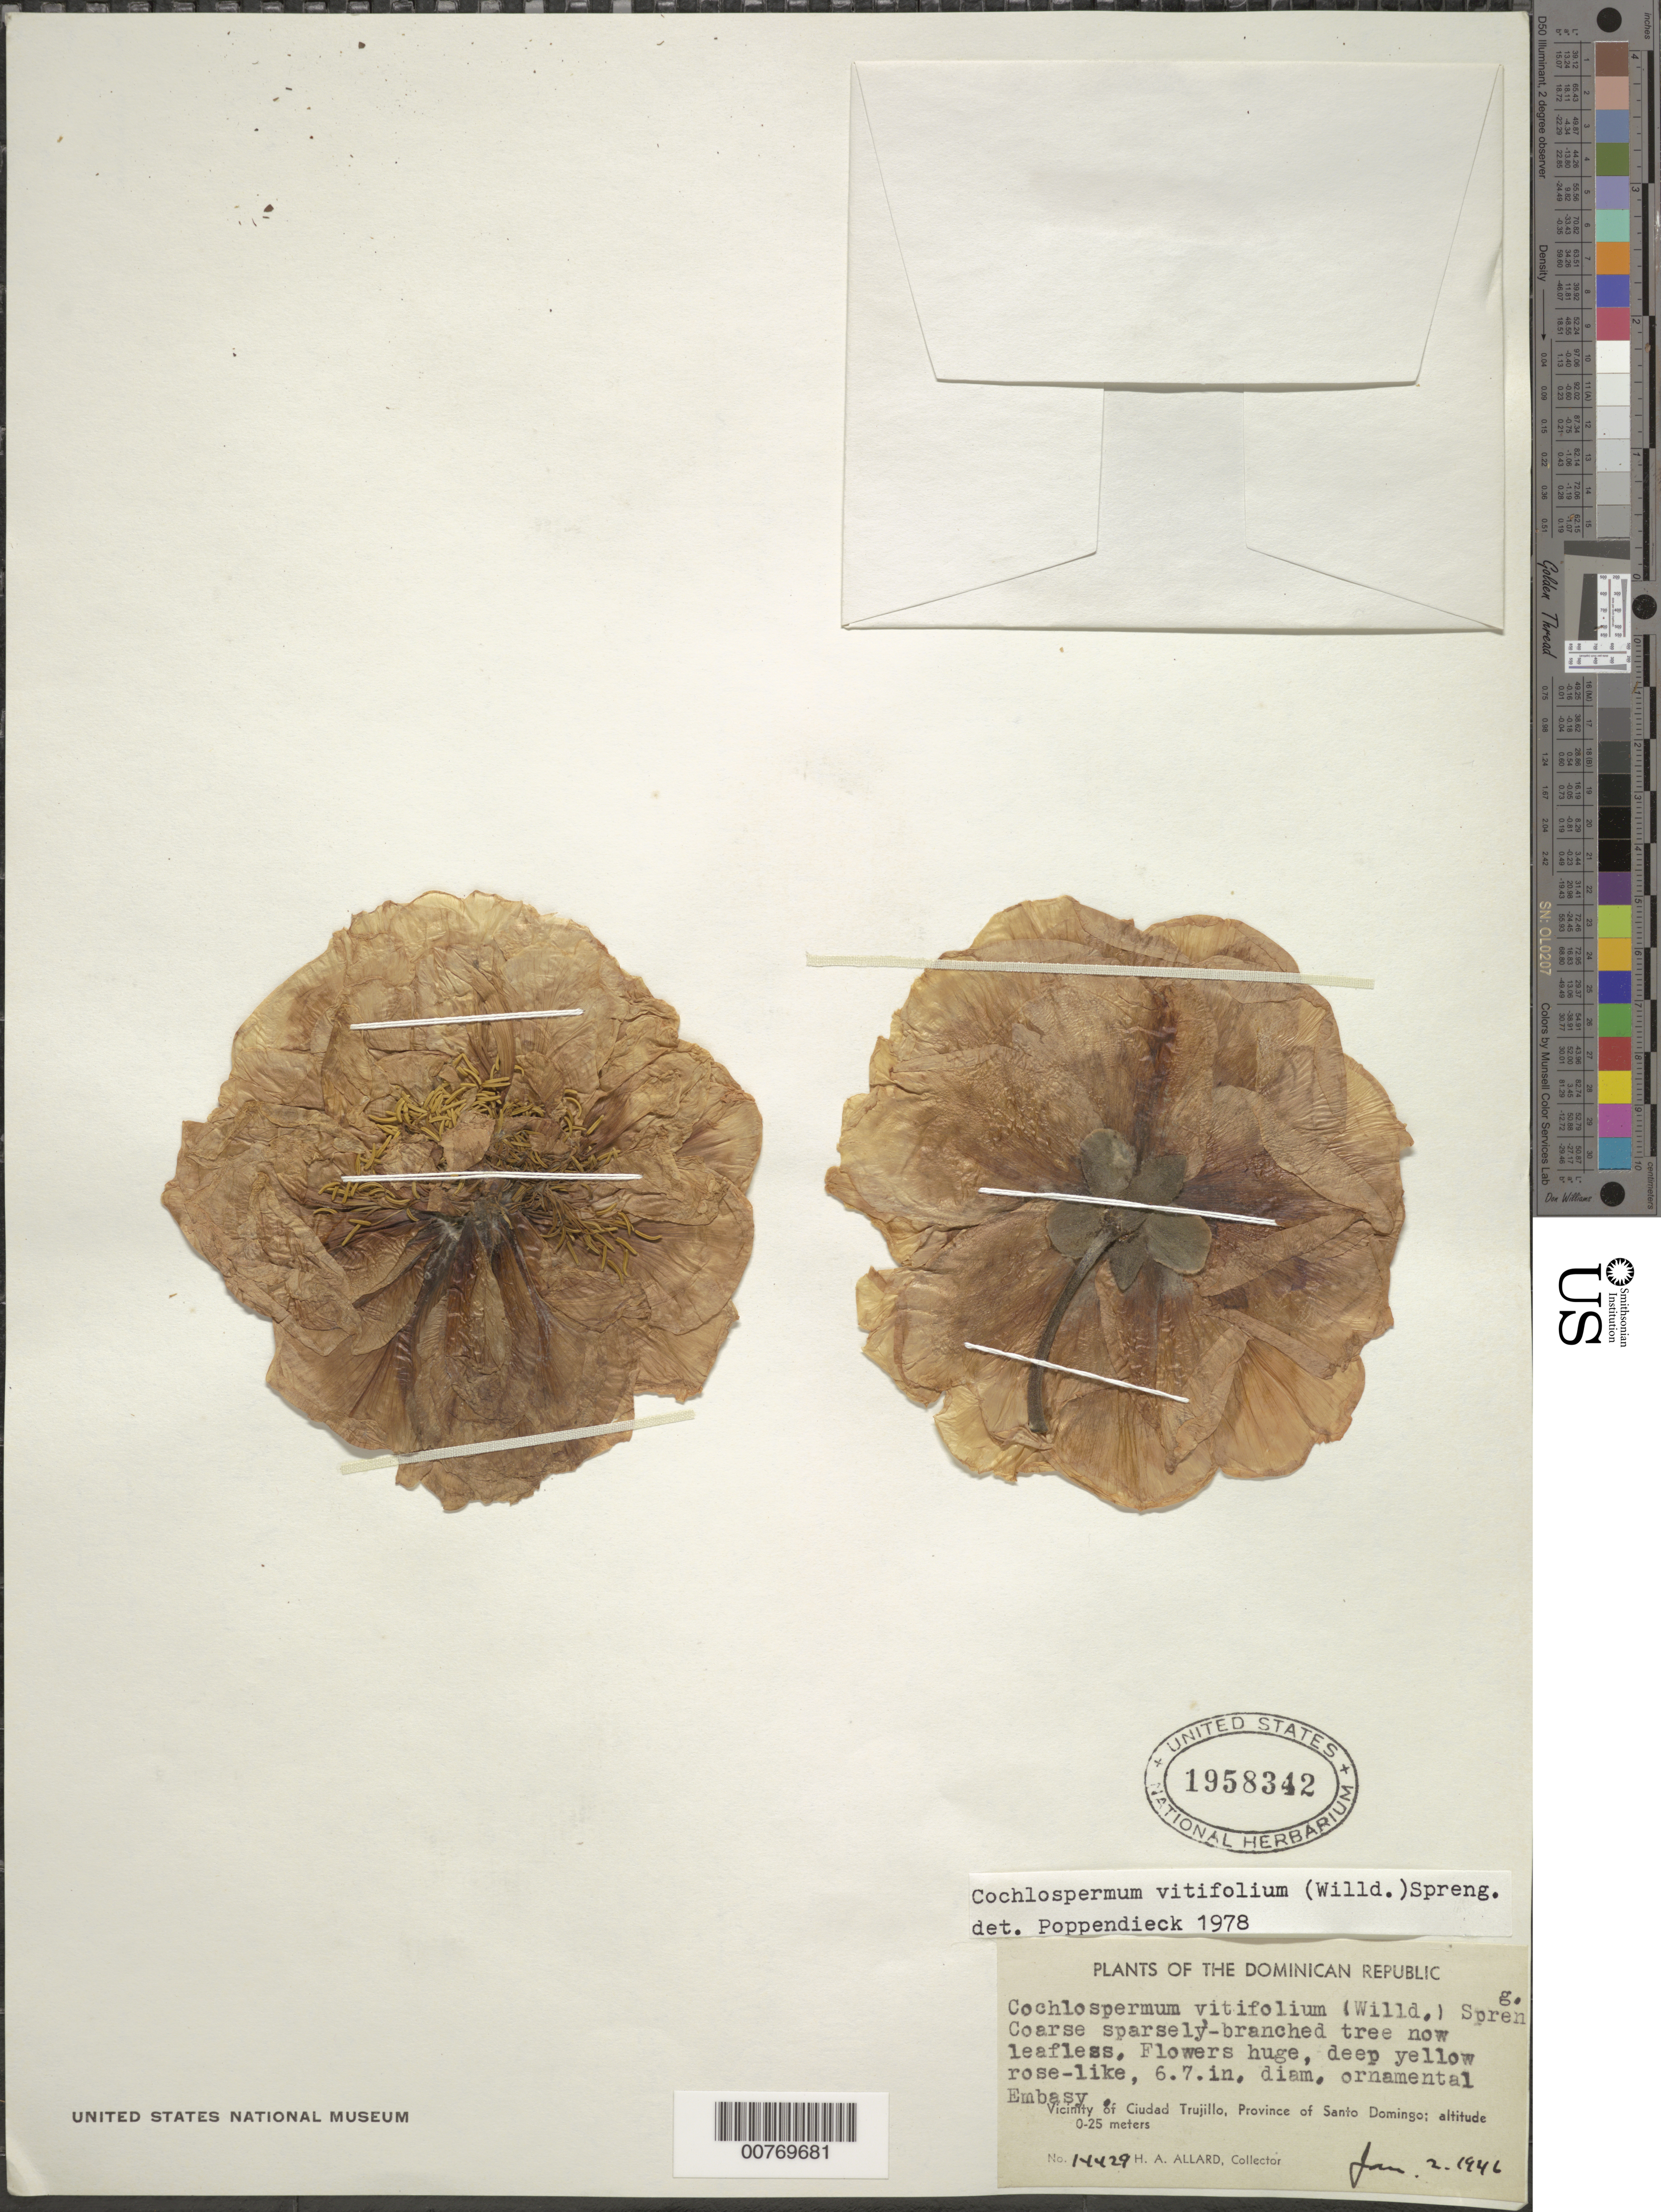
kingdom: Plantae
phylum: Tracheophyta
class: Magnoliopsida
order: Malvales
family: Cochlospermaceae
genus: Cochlospermum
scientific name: Cochlospermum vitifolium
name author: (Willd.) Spreng.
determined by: Poppendieck, H.-H., (HBG), Institut fur Allgemeine Botanik und Botanischer Garten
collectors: H. A. Allard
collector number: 14429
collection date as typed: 02 Jan 1946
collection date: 1946-01-02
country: Dominican Republic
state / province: Santo Domingo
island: Hispaniola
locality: Vicinity of Ciudad Trujillo.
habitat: Embassy.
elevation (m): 0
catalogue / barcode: US 1958342